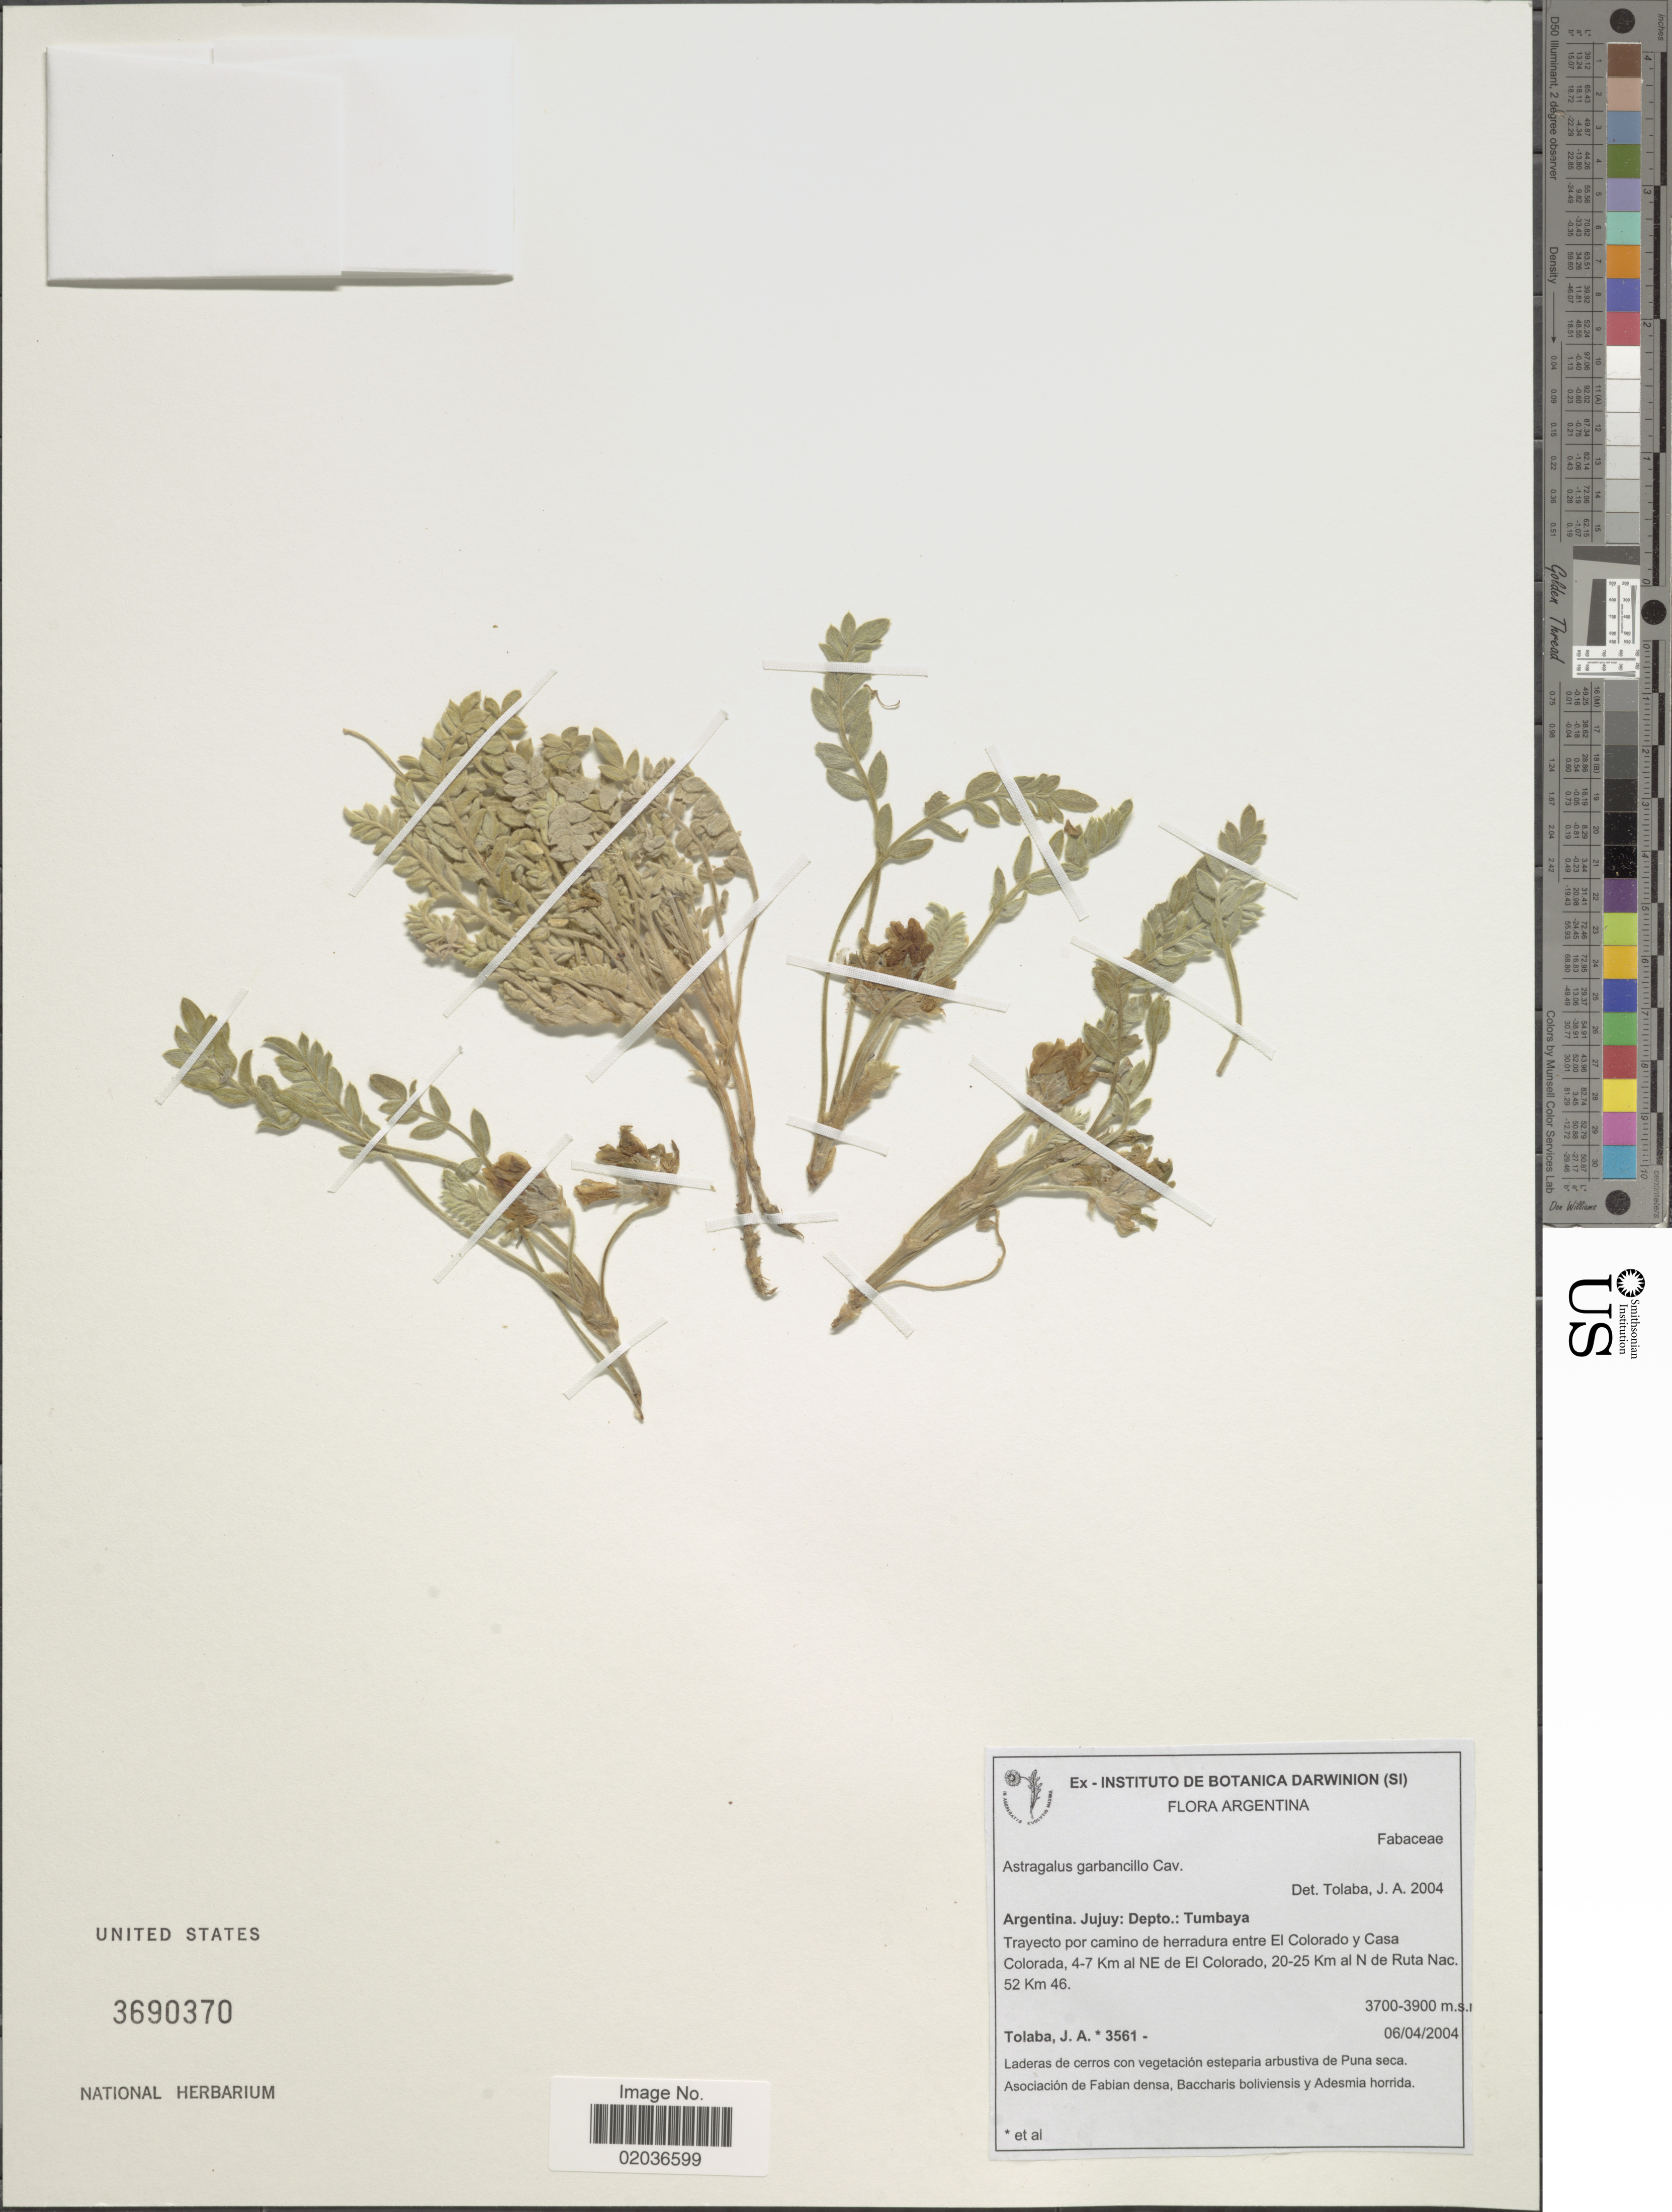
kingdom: Plantae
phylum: Tracheophyta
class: Magnoliopsida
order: Fabales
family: Fabaceae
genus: Astragalus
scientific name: Astragalus garbancillo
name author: Cav.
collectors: J. Tolaba & et al.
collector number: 3561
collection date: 2004-04-06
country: Argentina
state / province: Jujuy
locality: Depto.: Tumbaya. Trayecto por camino de herradura entre El colorado y Casa Colorado, 4-7 Km al NE de El Colorado, 20-25 Km al N de Ruta Nac. 52 Km 46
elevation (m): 3700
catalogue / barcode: US 3690370